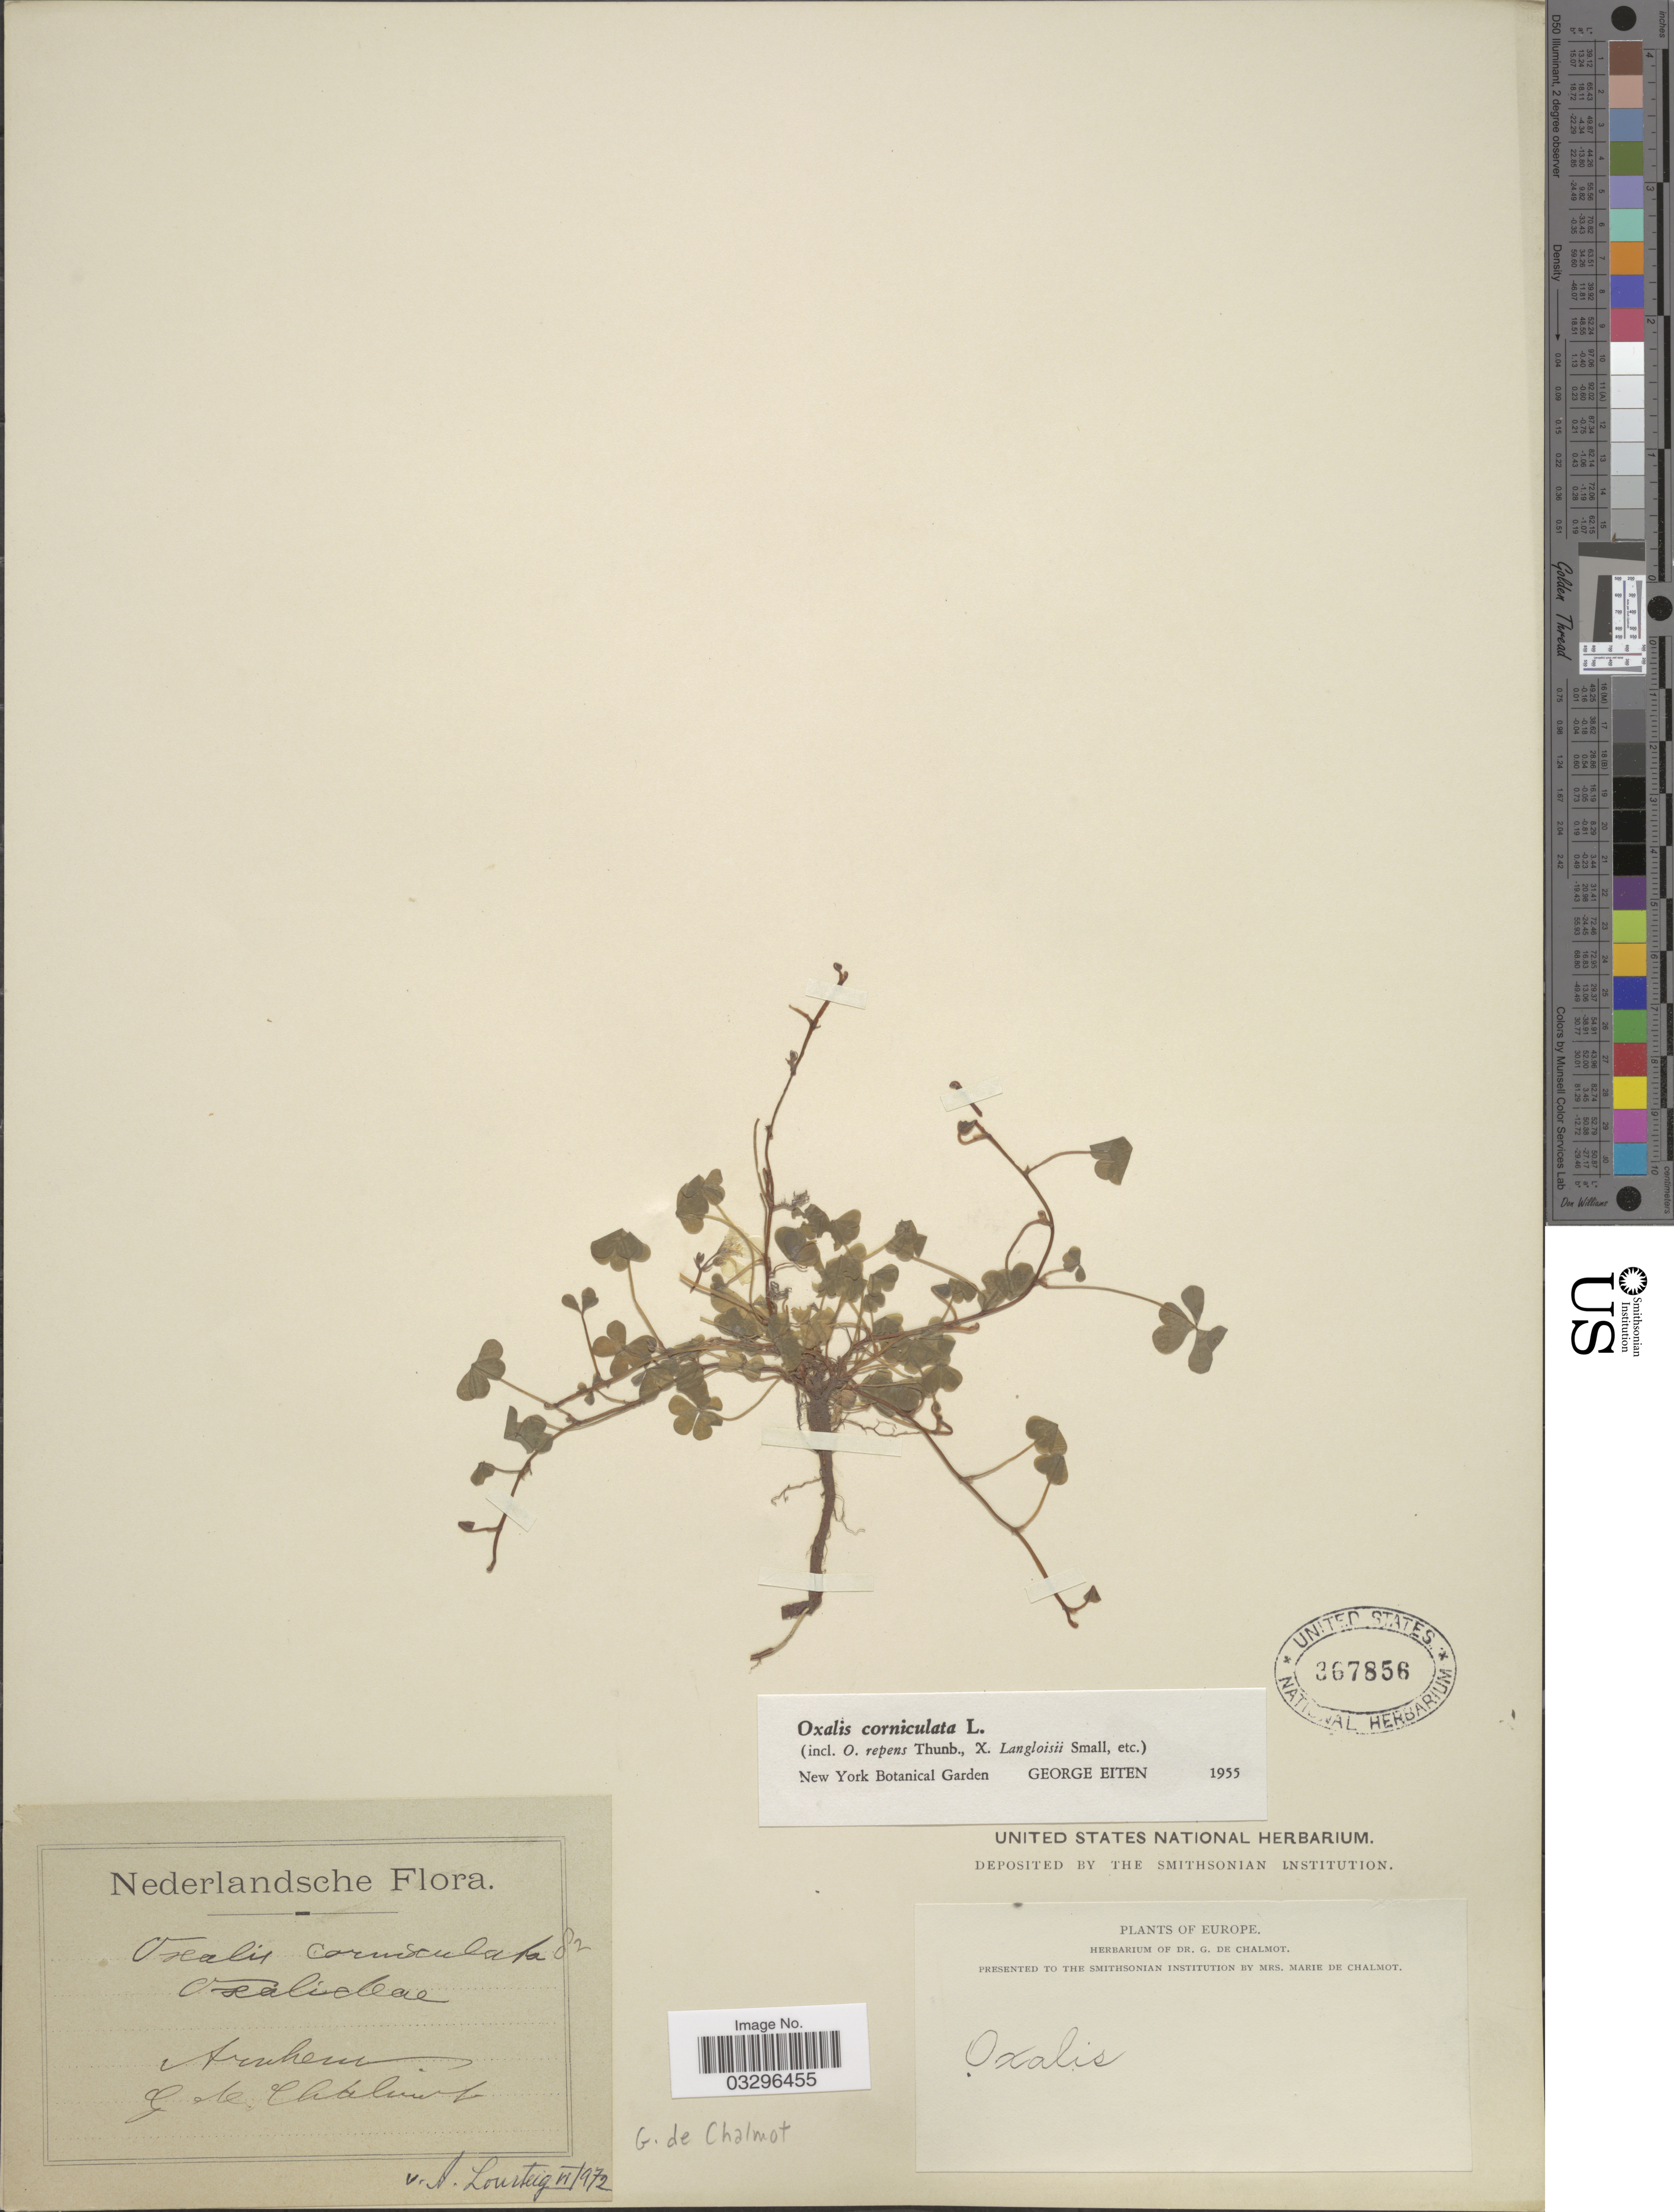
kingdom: Plantae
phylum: Tracheophyta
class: Magnoliopsida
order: Oxalidales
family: Oxalidaceae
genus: Oxalis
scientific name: Oxalis corniculata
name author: L.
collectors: G. de Chalmot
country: Netherlands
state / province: Gelderland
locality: Arnhem.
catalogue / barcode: US 367856